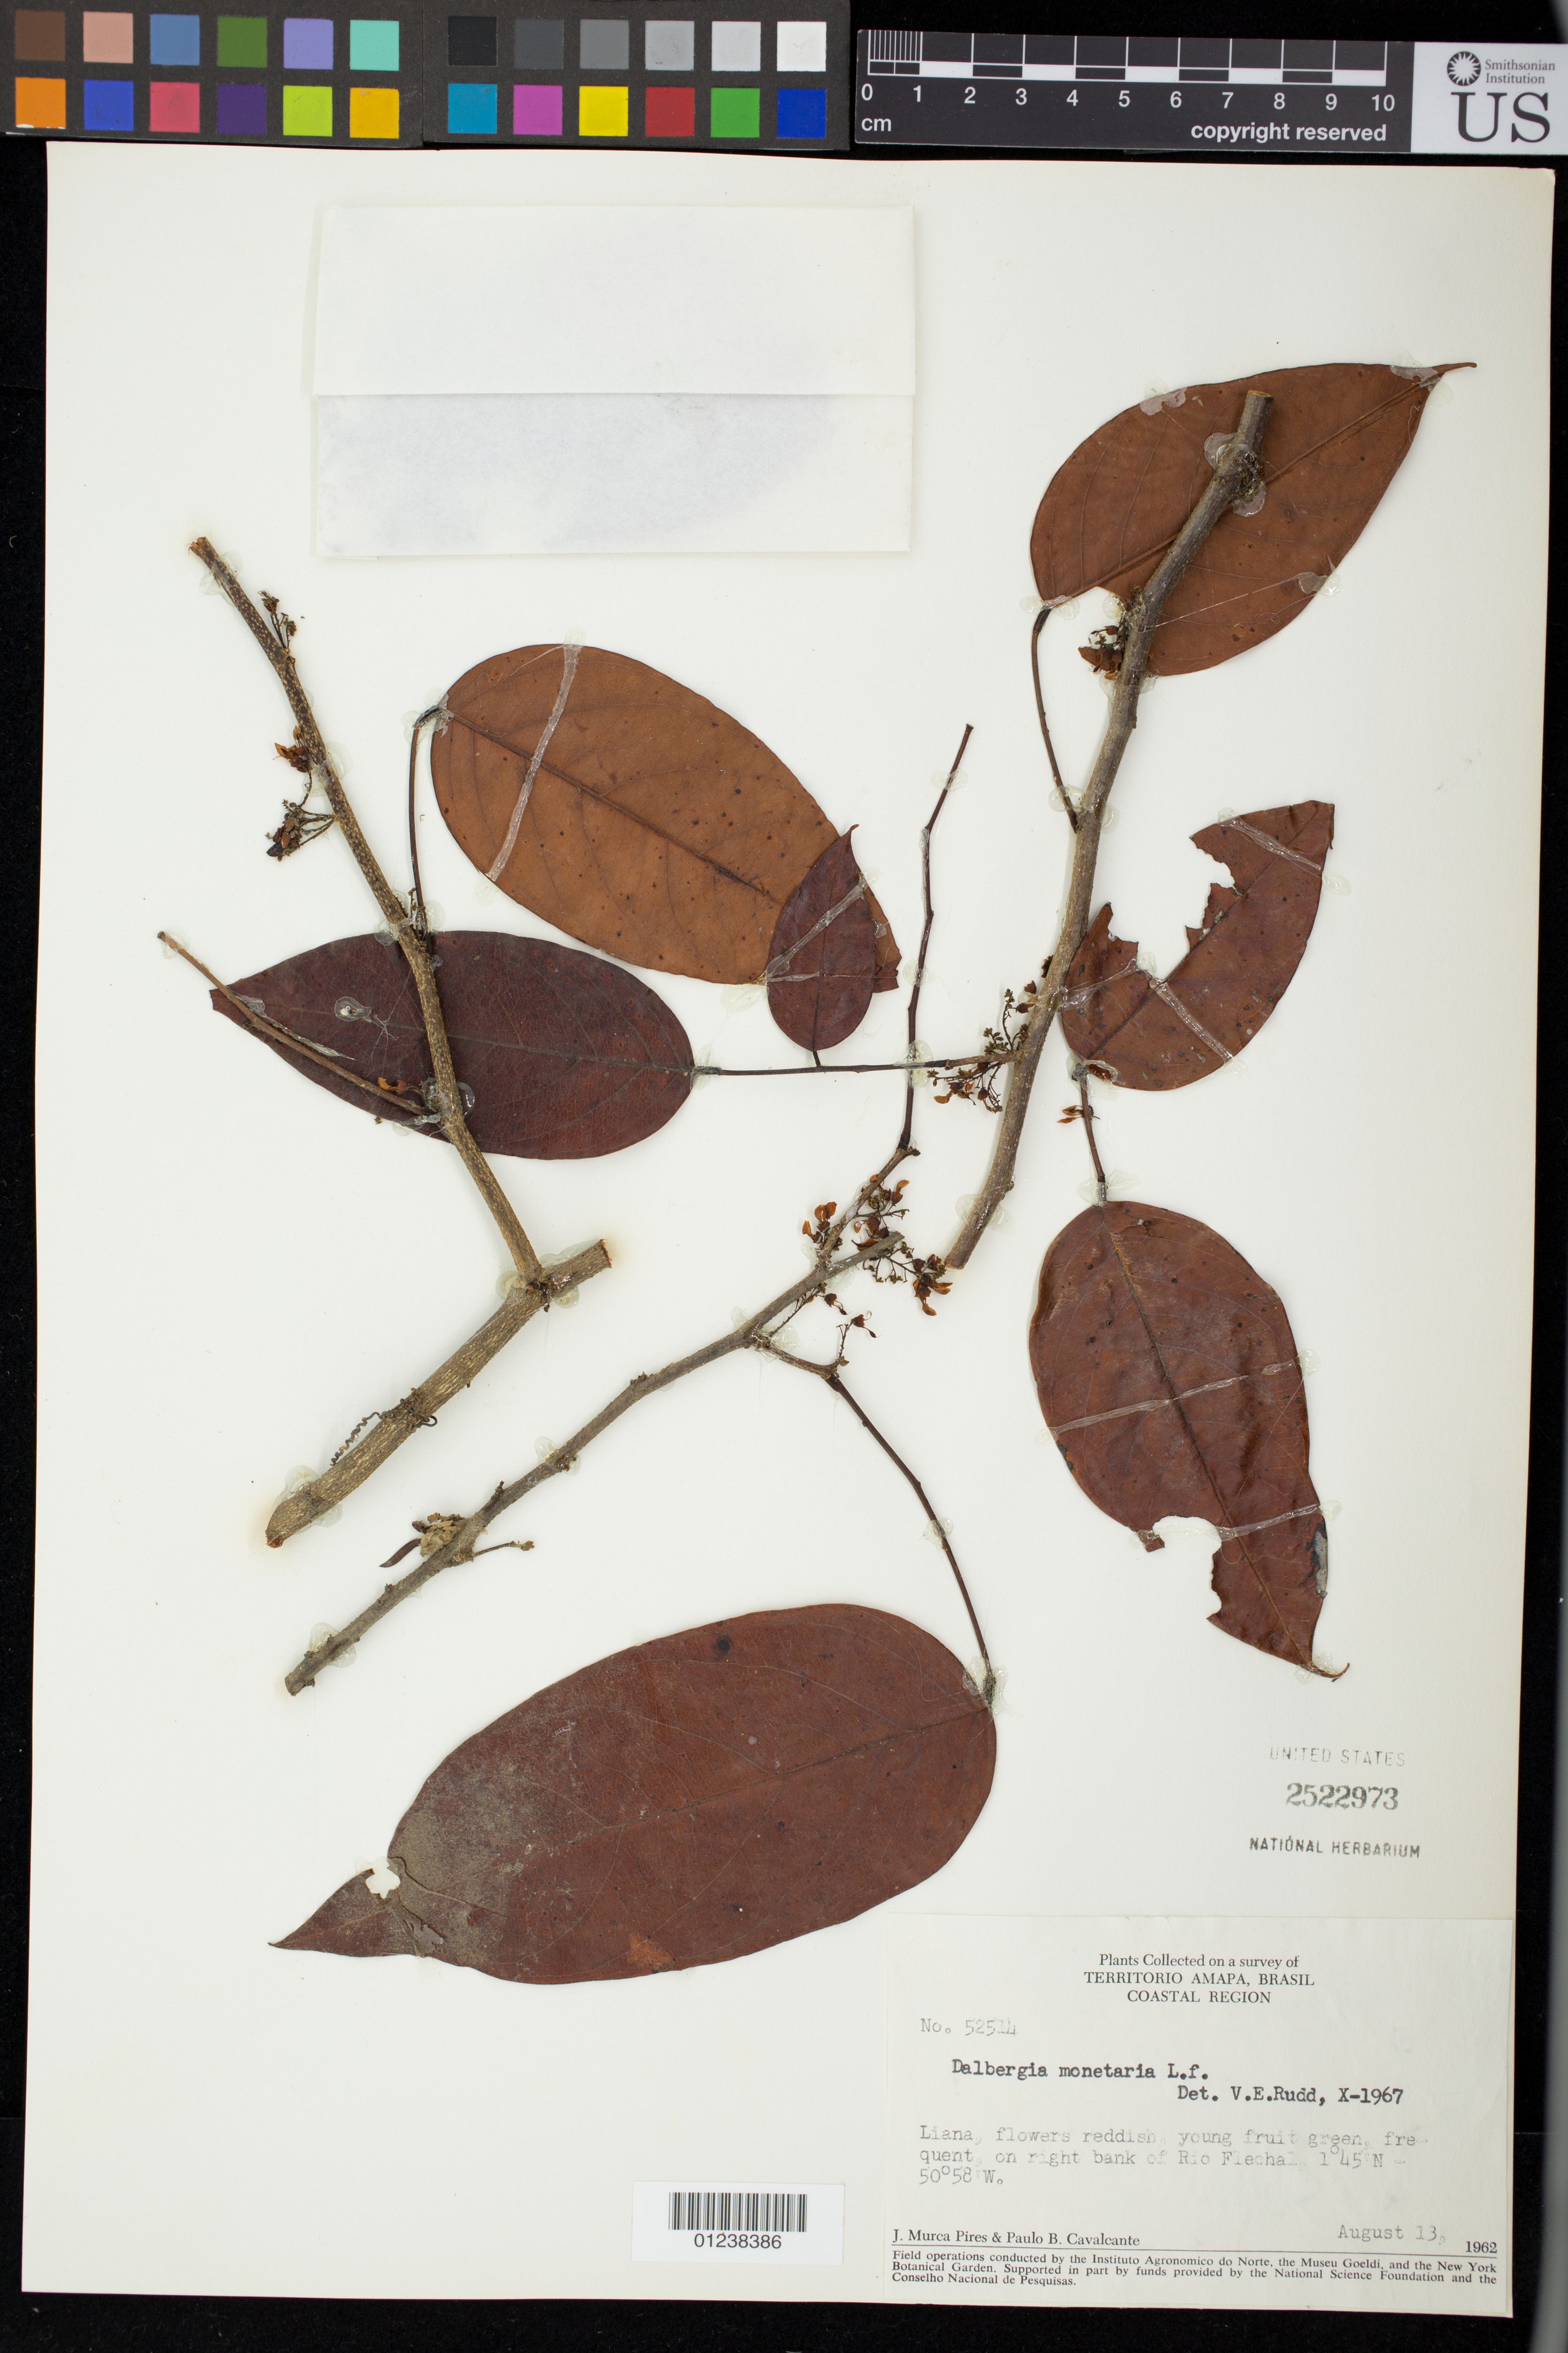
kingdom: Plantae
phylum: Tracheophyta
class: Magnoliopsida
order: Fabales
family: Fabaceae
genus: Dalbergia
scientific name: Dalbergia monetaria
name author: L. f.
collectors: J. M. Pires & P. B. Cavalcante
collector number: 52514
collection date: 1962-08-13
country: Brazil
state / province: Amapá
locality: on right bank of Rio Flechal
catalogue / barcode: US 2522973